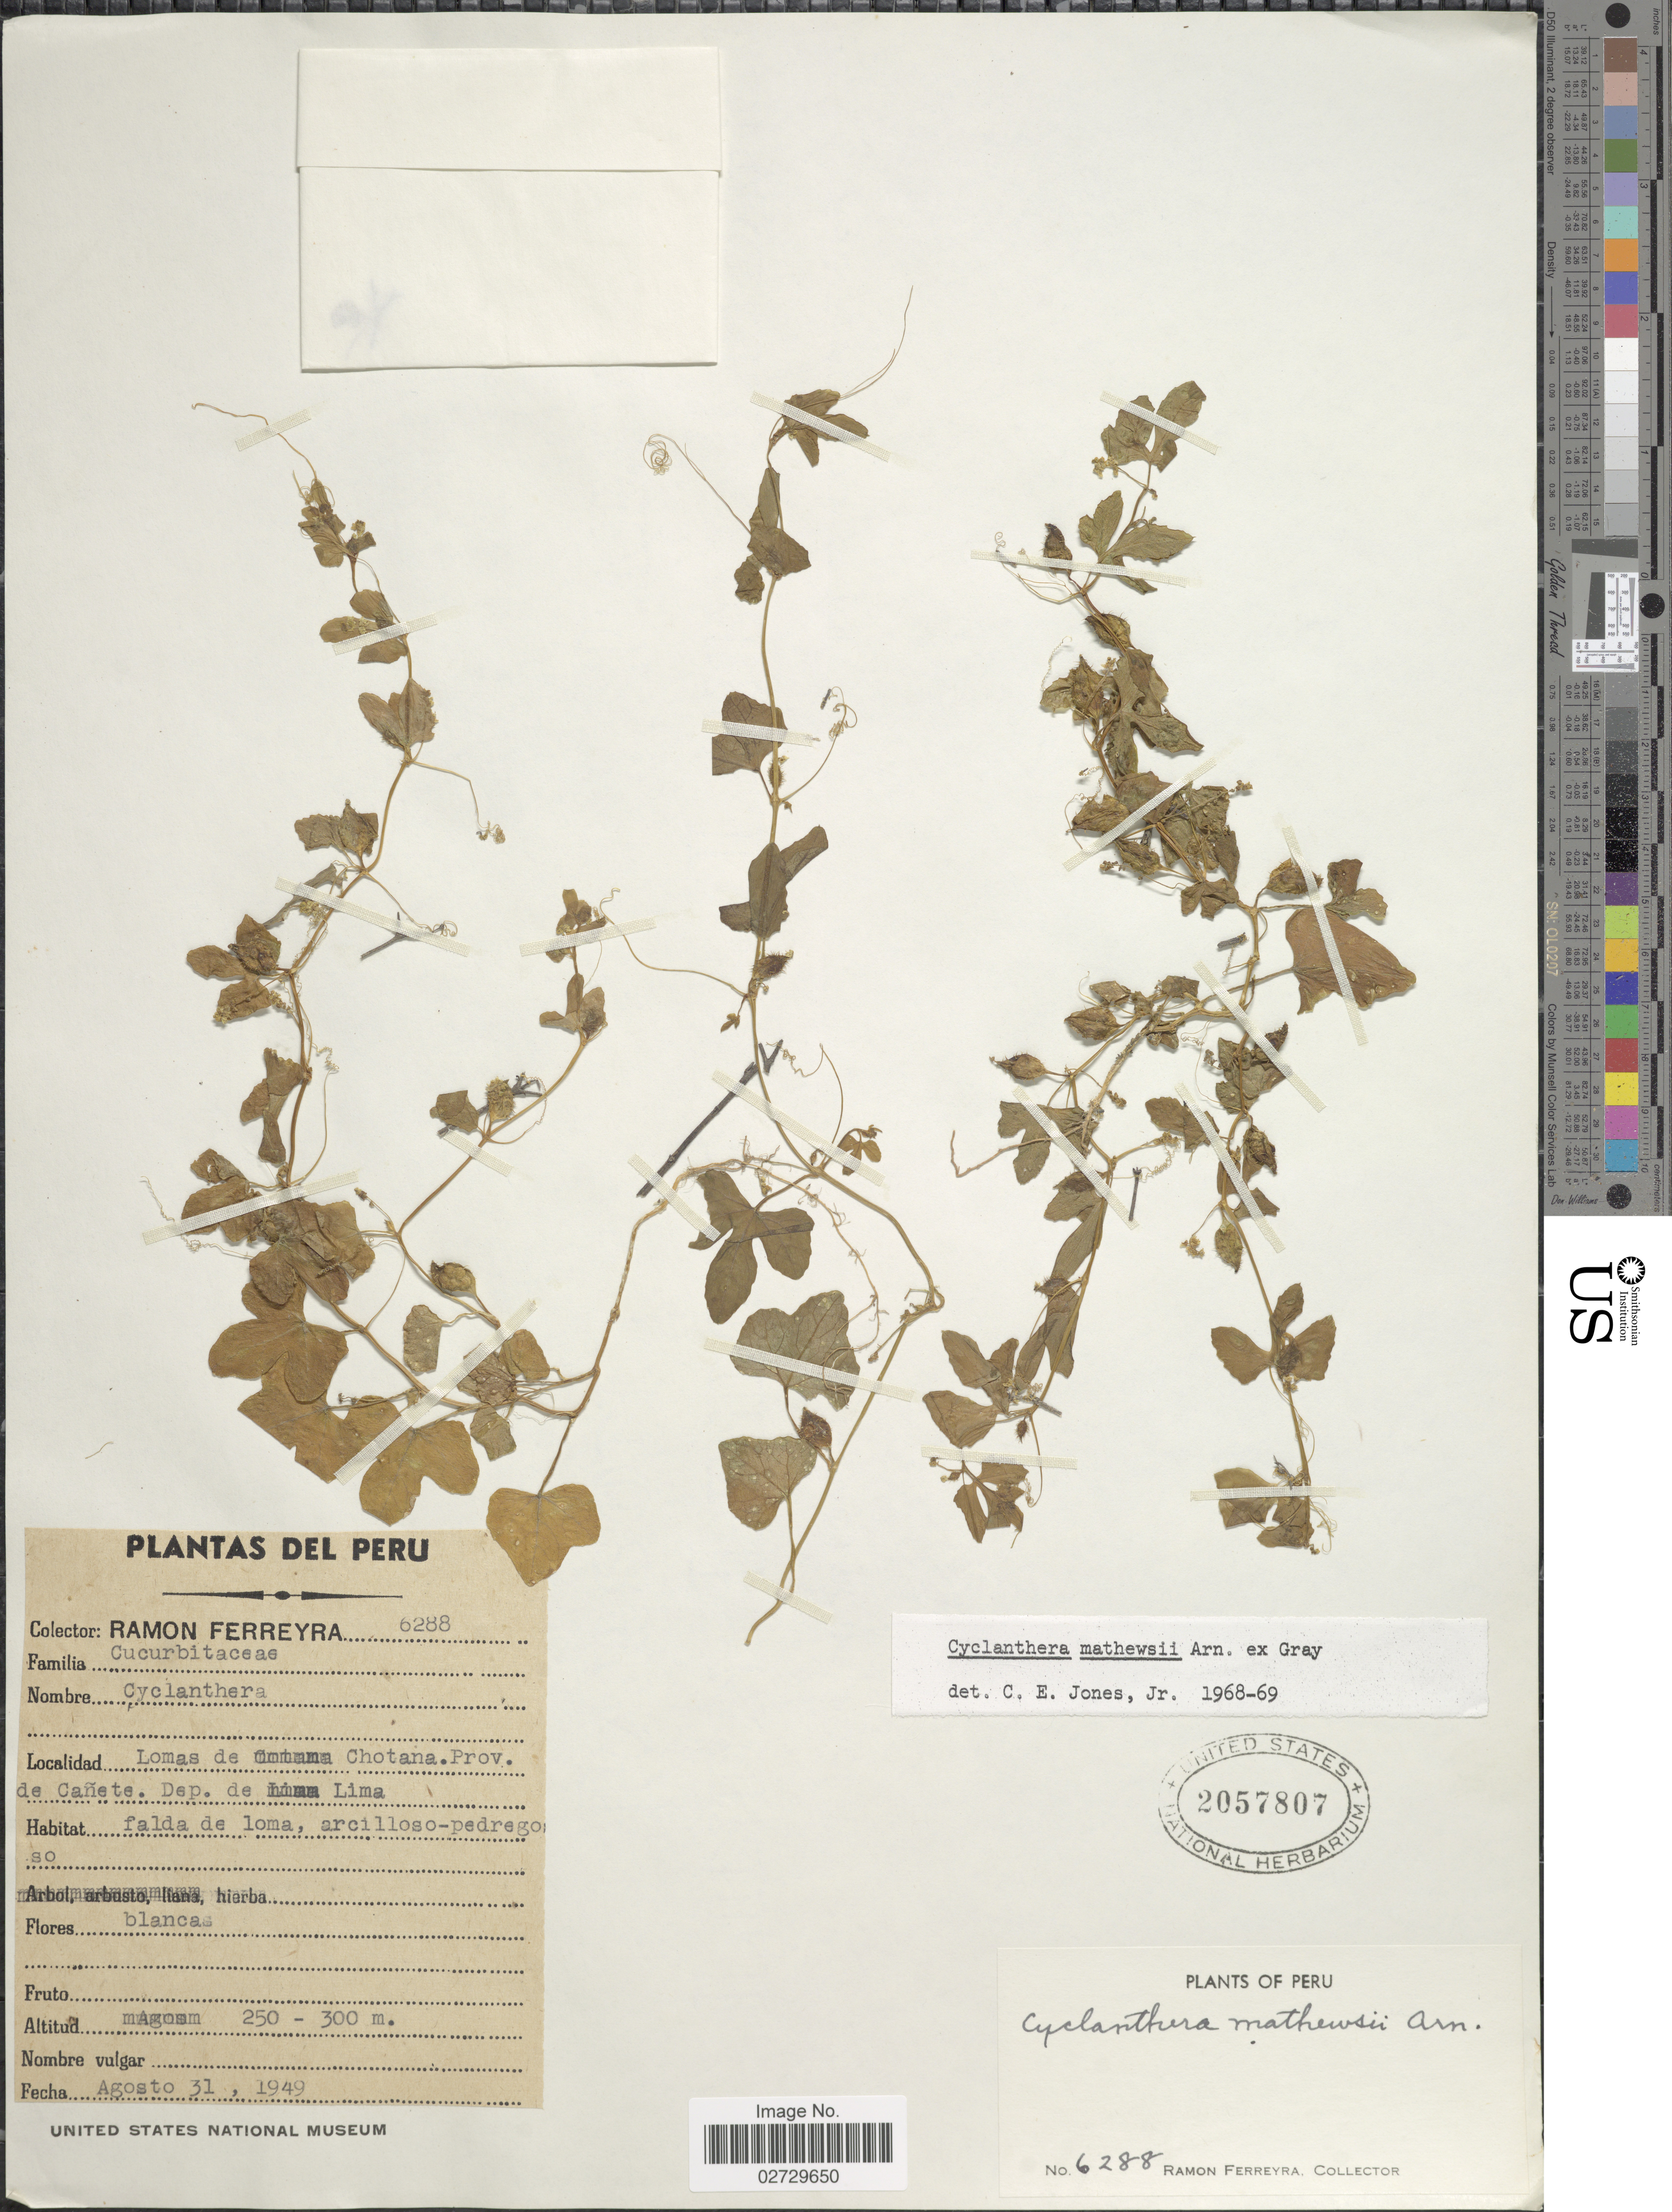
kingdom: Plantae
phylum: Tracheophyta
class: Magnoliopsida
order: Cucurbitales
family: Cucurbitaceae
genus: Cyclanthera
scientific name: Cyclanthera mathewsii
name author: Arn. ex A. Gray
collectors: R. A. Ferreyra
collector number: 6288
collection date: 1949-08-31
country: Peru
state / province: Lima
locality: Lomas de Chotana. Prov. de Canete. Dep. de Lima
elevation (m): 250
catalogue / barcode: US 2057807